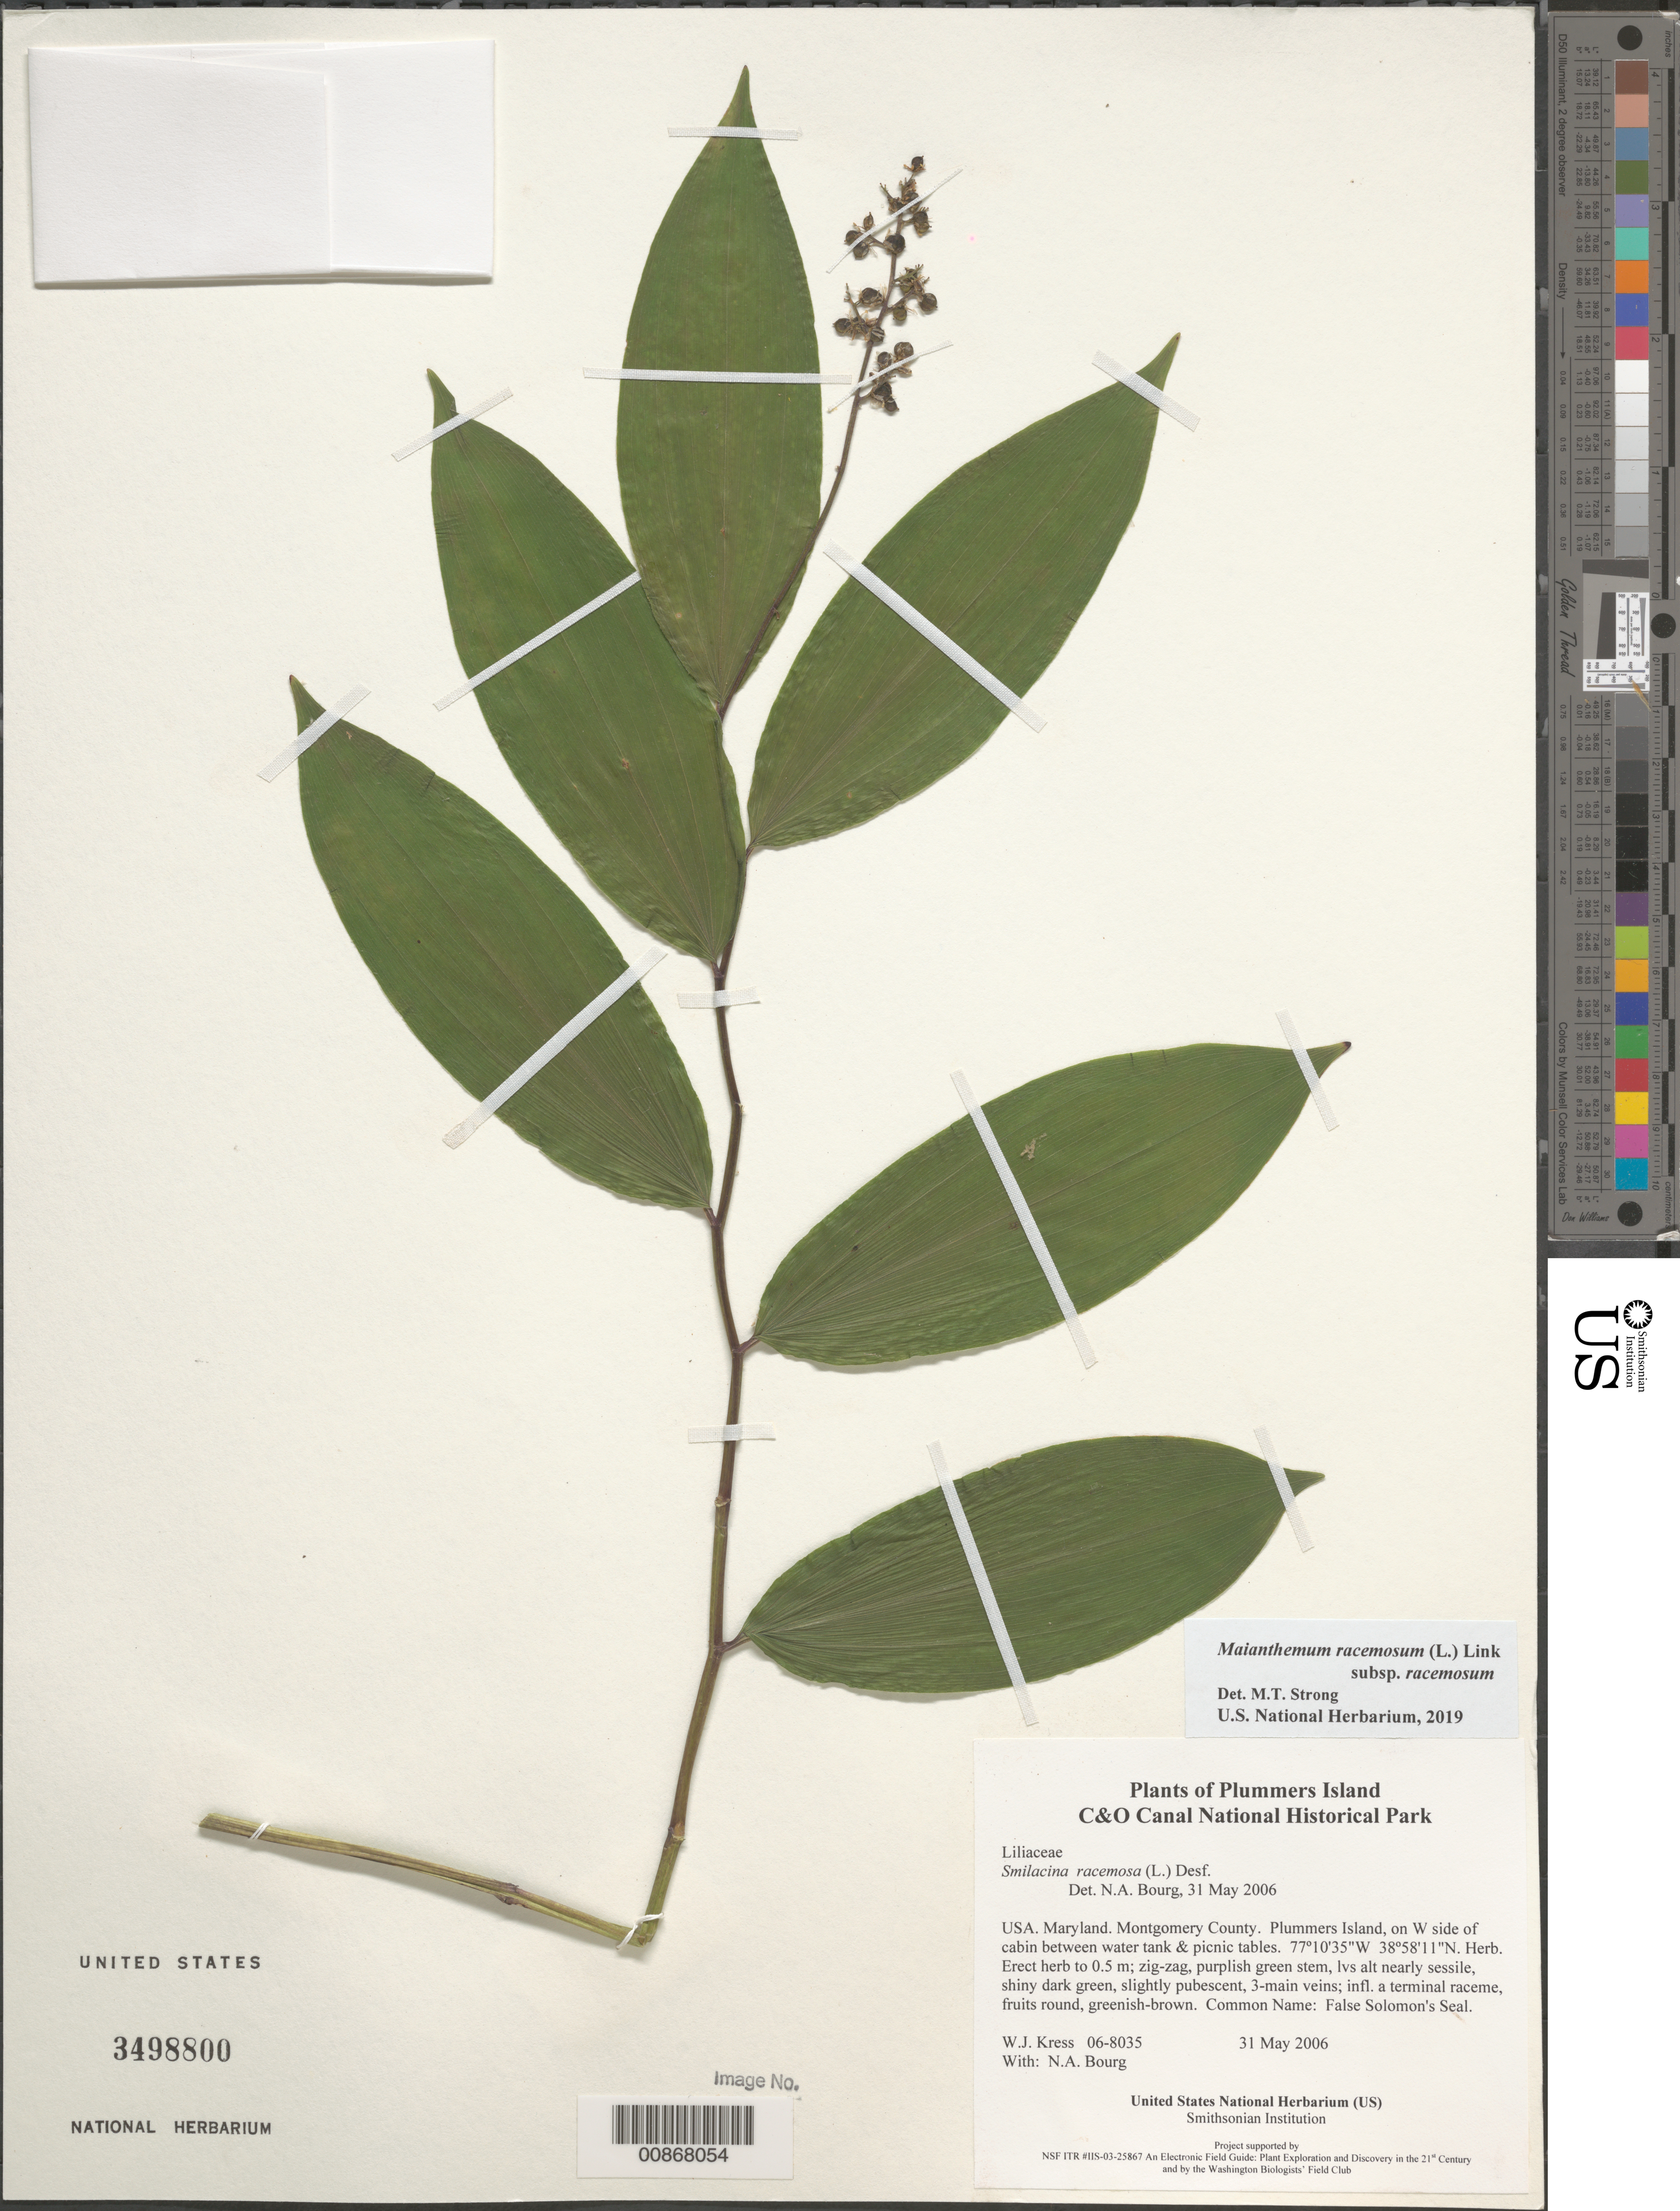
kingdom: Plantae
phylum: Tracheophyta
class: Liliopsida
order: Asparagales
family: Asparagaceae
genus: Maianthemum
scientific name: Maianthemum racemosum subsp. racemosum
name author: (L.) Link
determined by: Strong, Mark T., (BOT), Smithsonian Institution - National Museum of Natural History (UNITED STATES)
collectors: W. J. Kress & N. A. Bourg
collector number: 06-8035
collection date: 2006-05-31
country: United States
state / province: Maryland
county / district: Montgomery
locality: Chesapeake and Ohio Canal National Historical Park, Plummers Island, in front of cabin porch.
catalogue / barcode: US 3498800